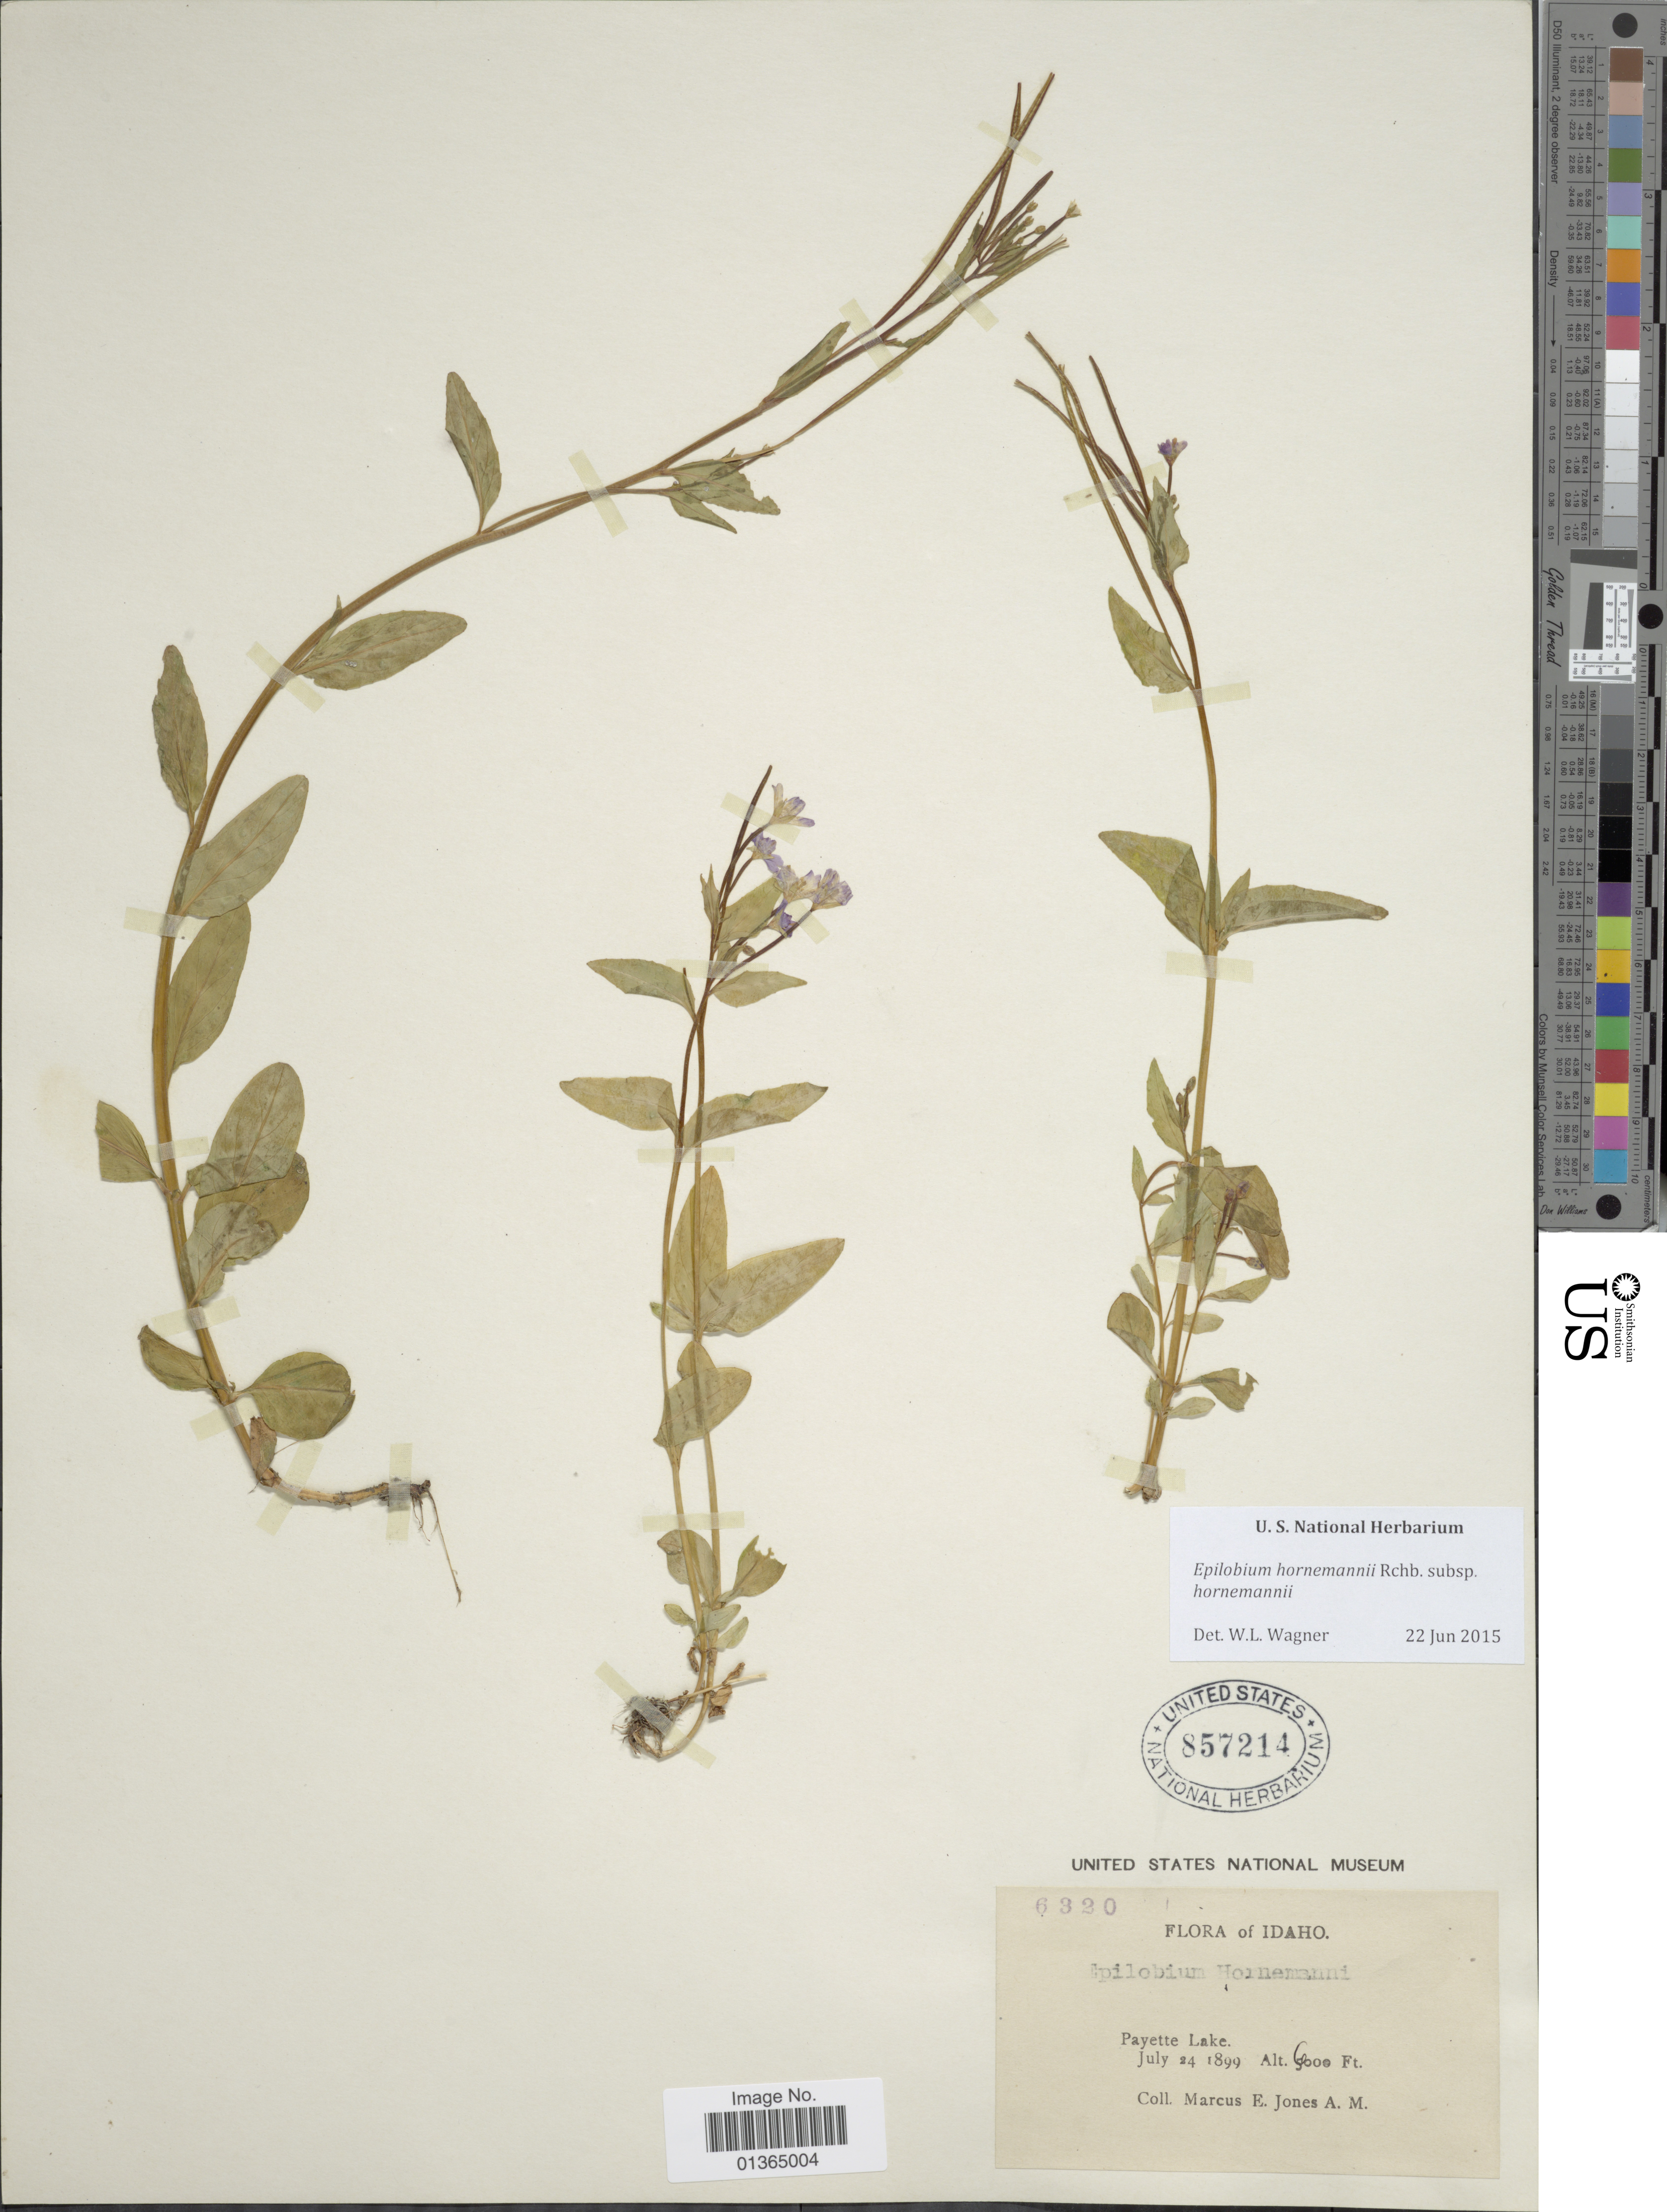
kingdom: Plantae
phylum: Tracheophyta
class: Magnoliopsida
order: Myrtales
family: Onagraceae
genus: Epilobium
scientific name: Epilobium hornemannii subsp. hornemannii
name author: Rchb.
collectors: M. E. Jones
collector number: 6320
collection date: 1899-07-24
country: United States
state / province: Idaho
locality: Payette Lake.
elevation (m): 1829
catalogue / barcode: US 857214